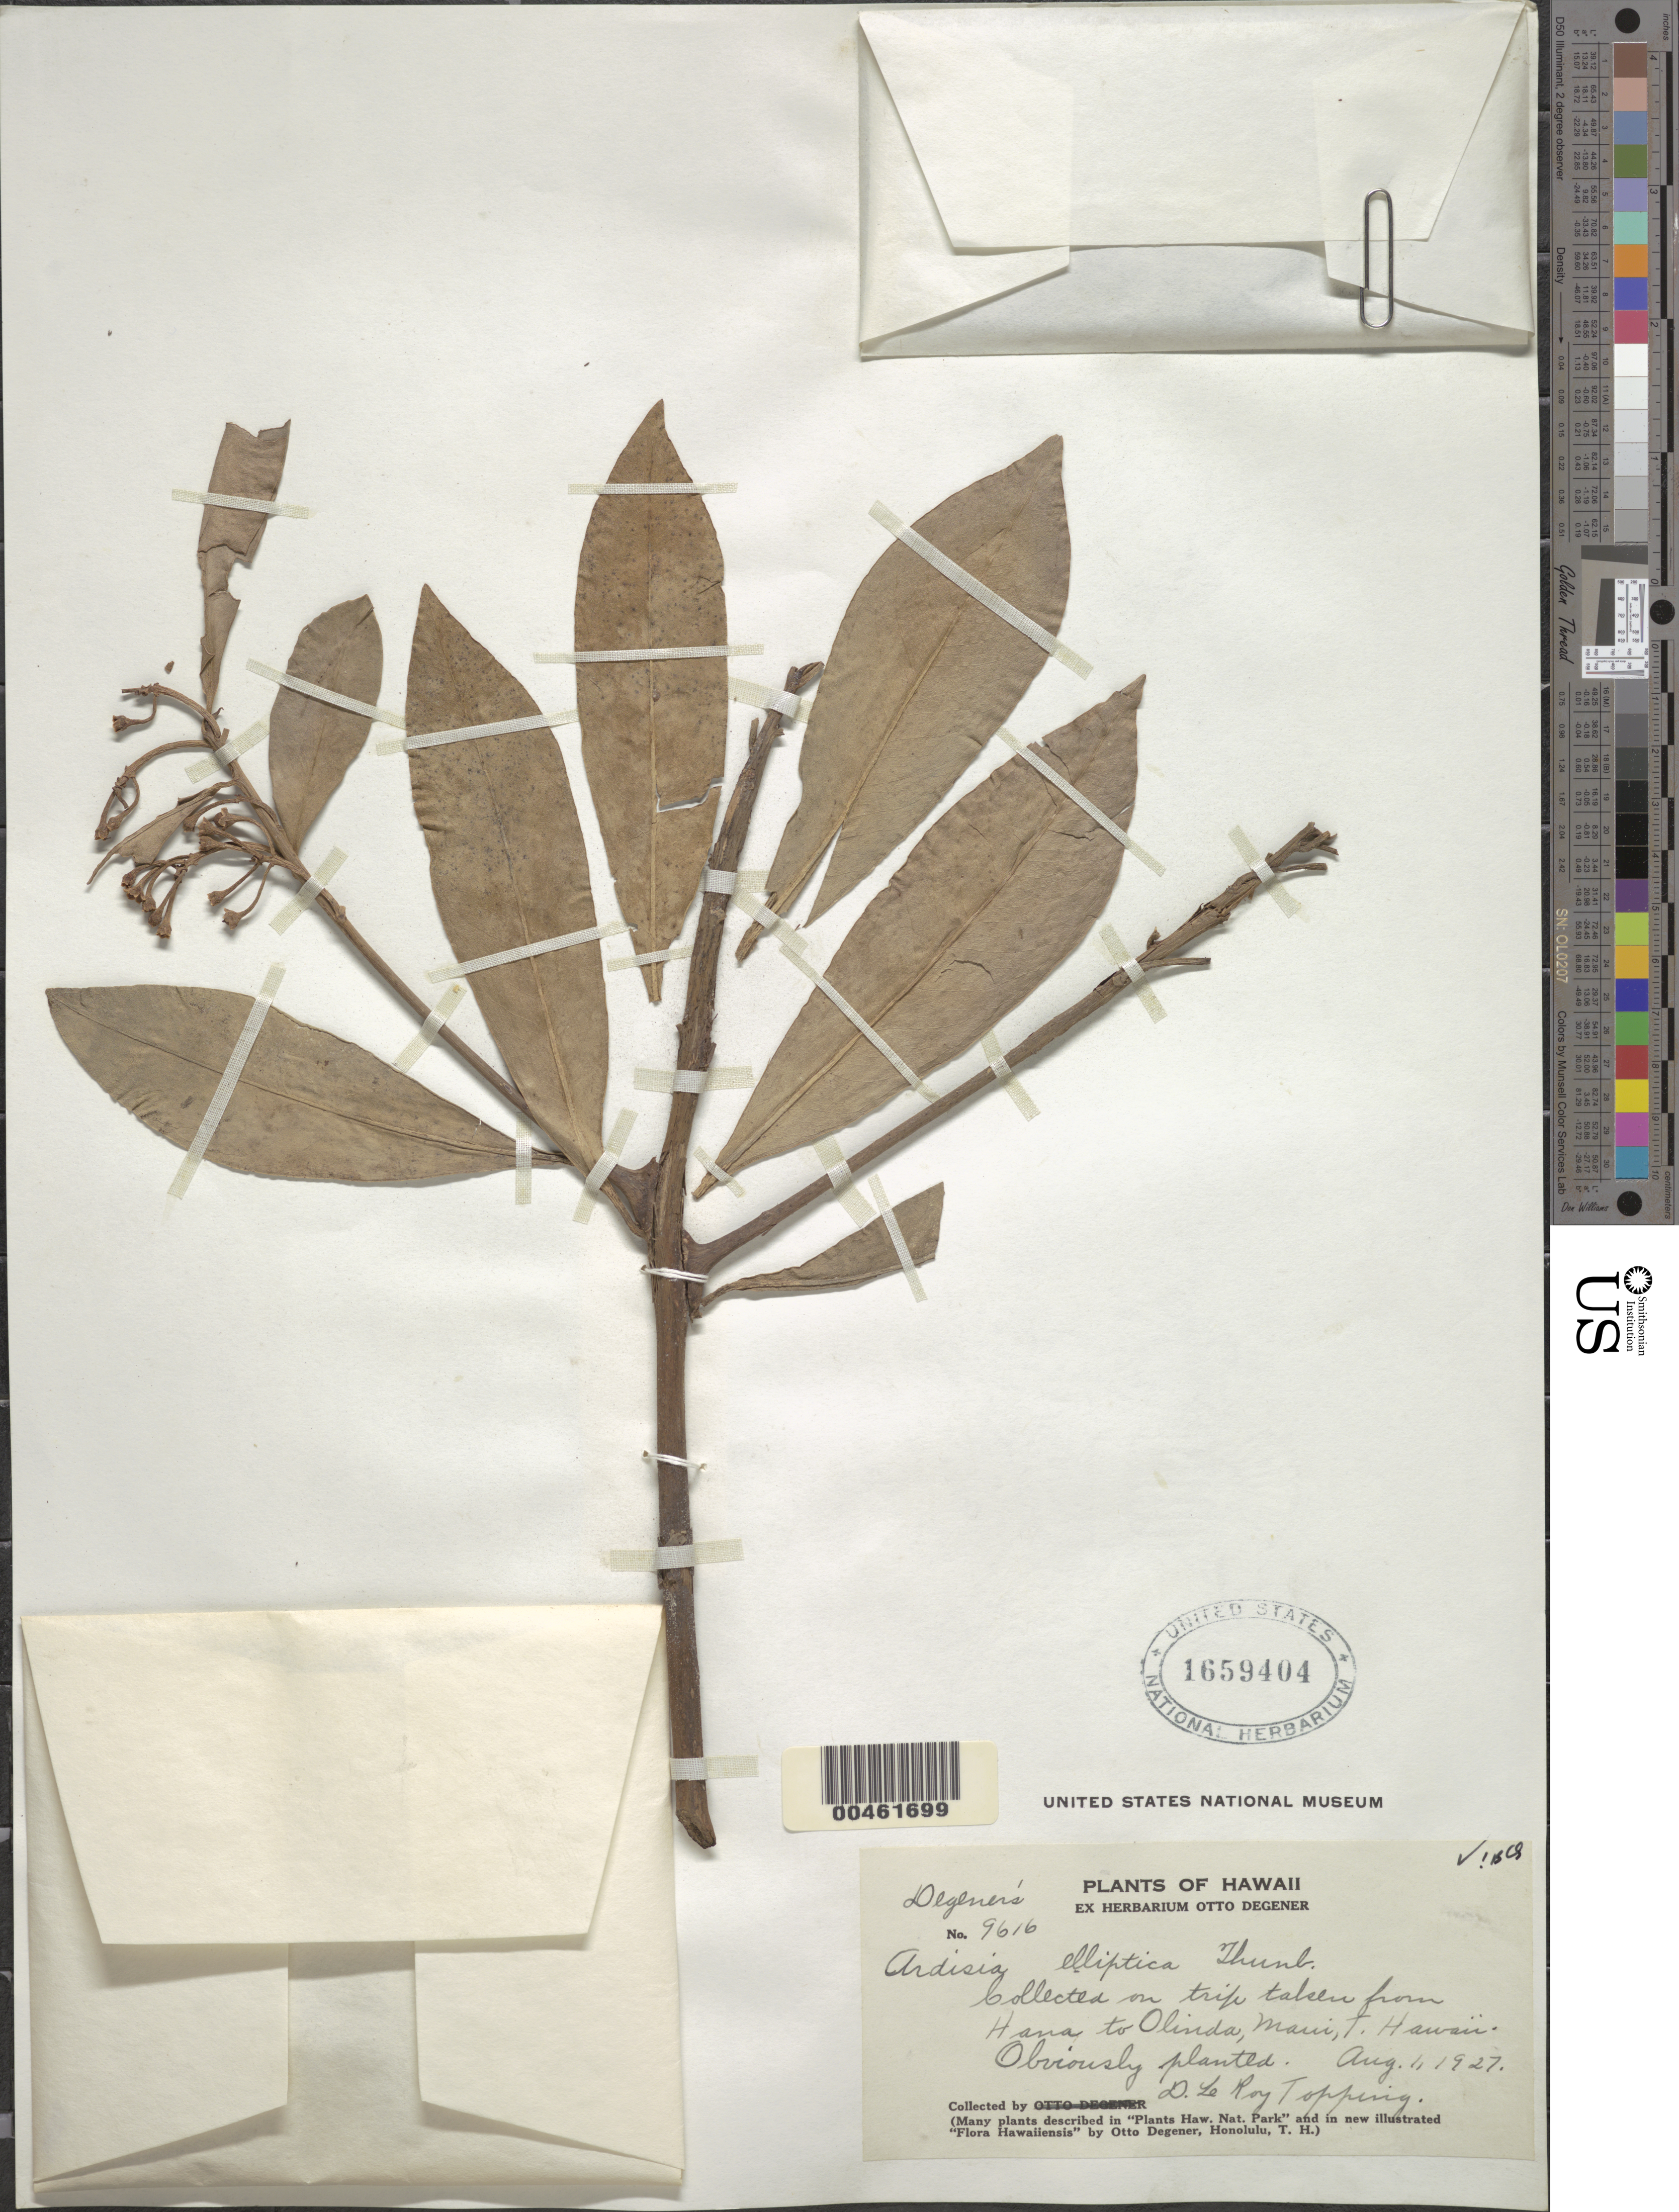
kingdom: Plantae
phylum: Tracheophyta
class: Magnoliopsida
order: Ericales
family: Primulaceae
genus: Ardisia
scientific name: Ardisia elliptica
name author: Thunb.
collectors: D. L. Topping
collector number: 9616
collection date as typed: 1 Aug 1927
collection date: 1927-08-01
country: United States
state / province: Hawaii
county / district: Maui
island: Maui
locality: From Hana to Olinda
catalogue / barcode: US 1659404